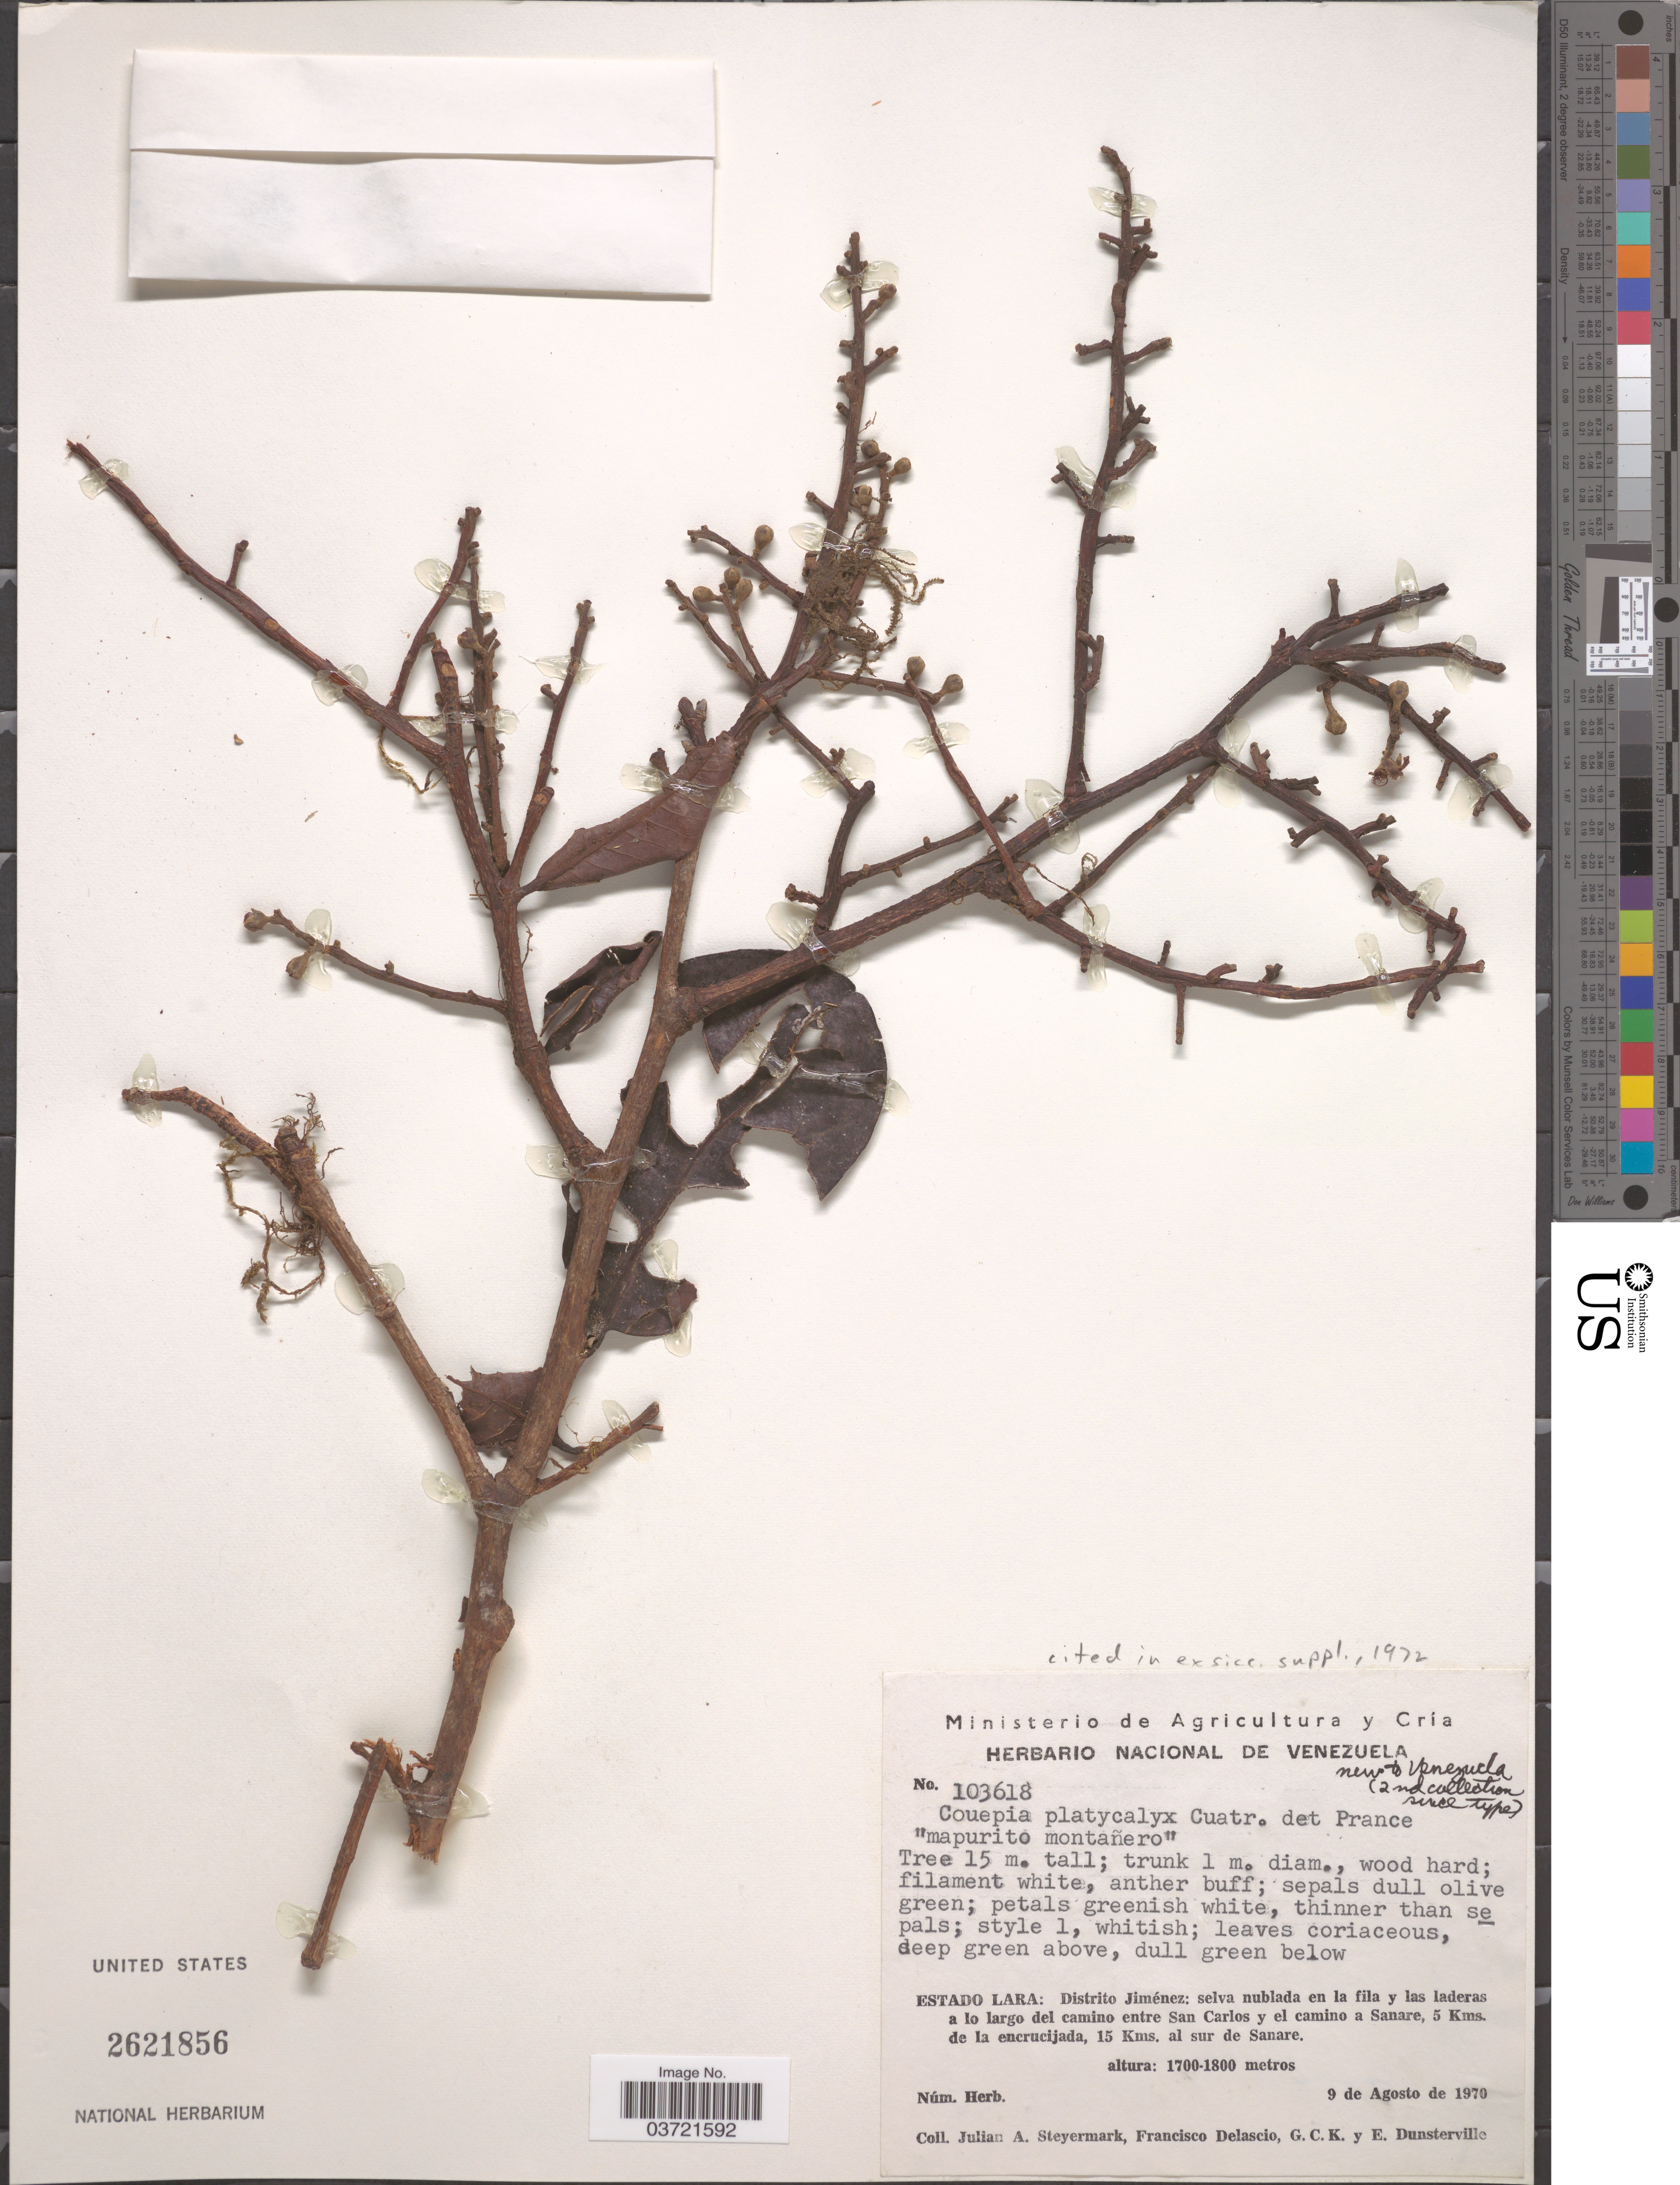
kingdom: Plantae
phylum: Tracheophyta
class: Magnoliopsida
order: Malpighiales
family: Chrysobalanaceae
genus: Cordillera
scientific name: Cordillera platycalyx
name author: (Cuatrec.) Sothers & Prance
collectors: J. Steyermark, F. Delascio, G. C. K. Dunsterville & E. Dunsterville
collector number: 103618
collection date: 1970-08-09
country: Venezuela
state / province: Lara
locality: Distrito Jiménez: selva nublada en la fila y las laderas a lo largo del camino entre San Carlos y el camino a Sanare, 5 Kms. de la encrucijada, 15 Kms. al sur de Sanare.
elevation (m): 1700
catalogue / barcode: US 2621856